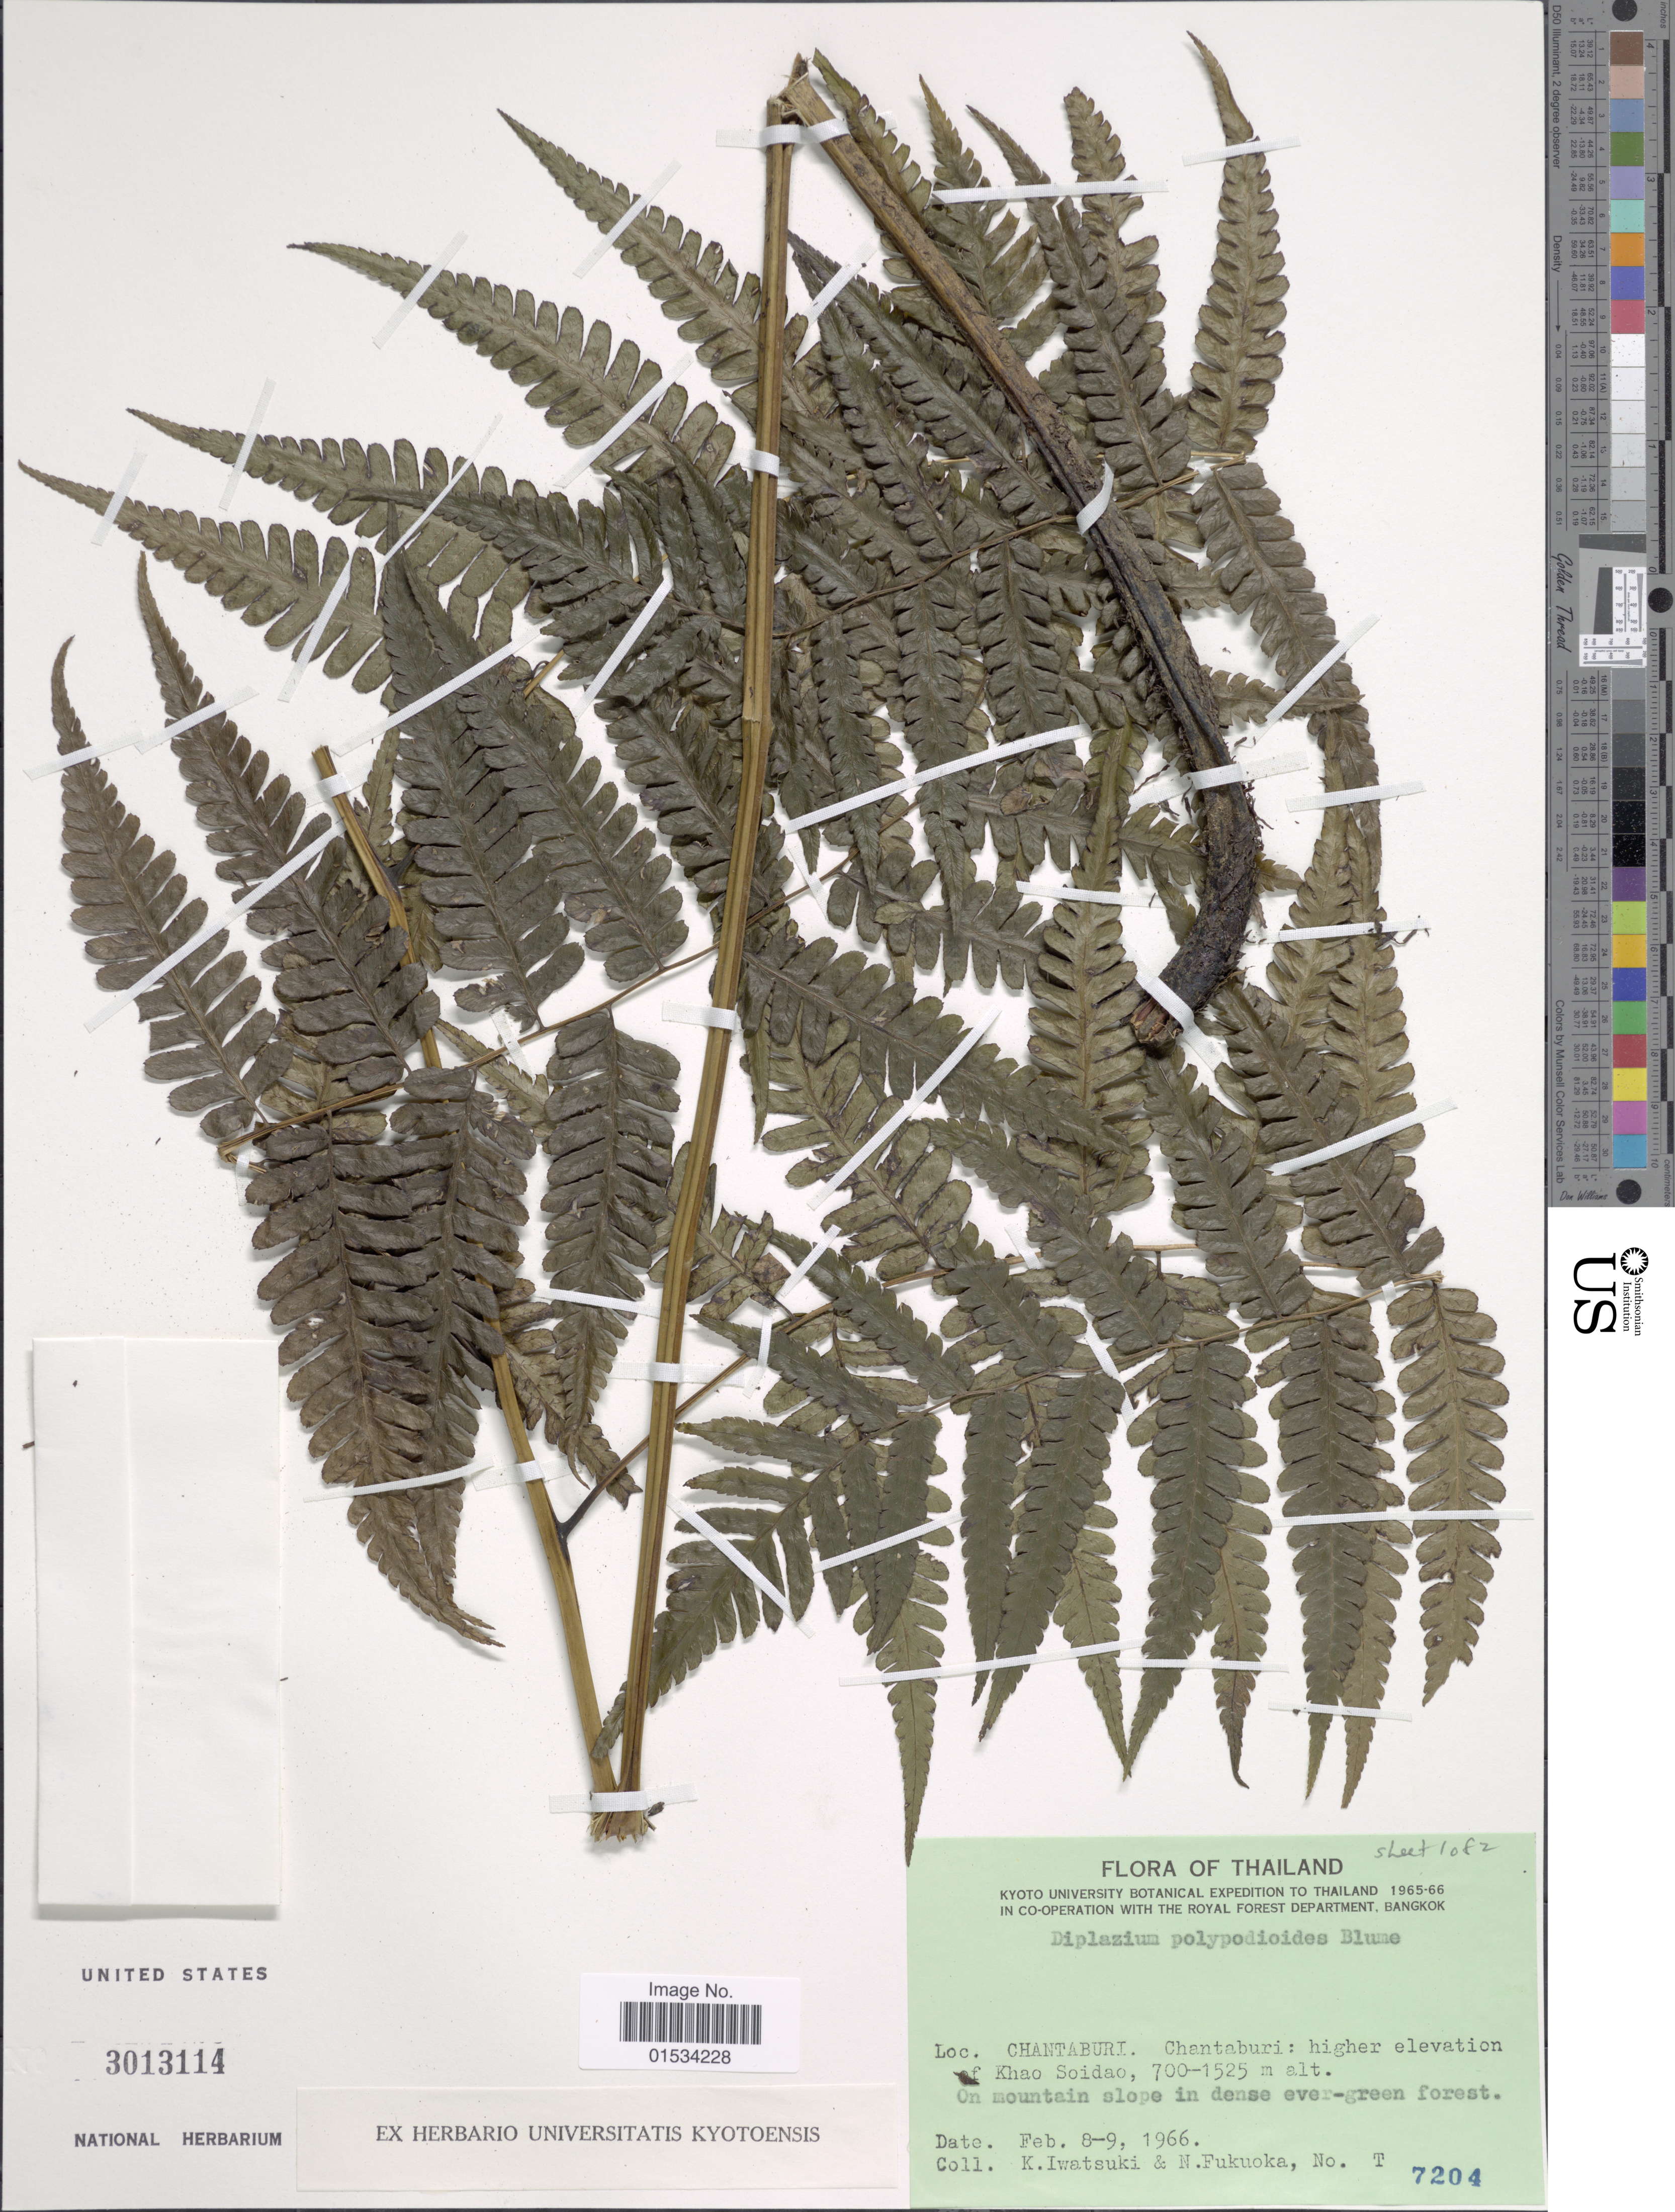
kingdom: Plantae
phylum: Tracheophyta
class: Polypodiopsida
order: Polypodiales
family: Athyriaceae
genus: Diplazium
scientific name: Diplazium polypodioides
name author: Blume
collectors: K. Iwatsuki & N. Fukuoka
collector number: T 7204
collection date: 1966-02-08/1966-02-09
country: Thailand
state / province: Chanthaburi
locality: Chantaburi, Khao Soidao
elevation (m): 700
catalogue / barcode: US 3013114